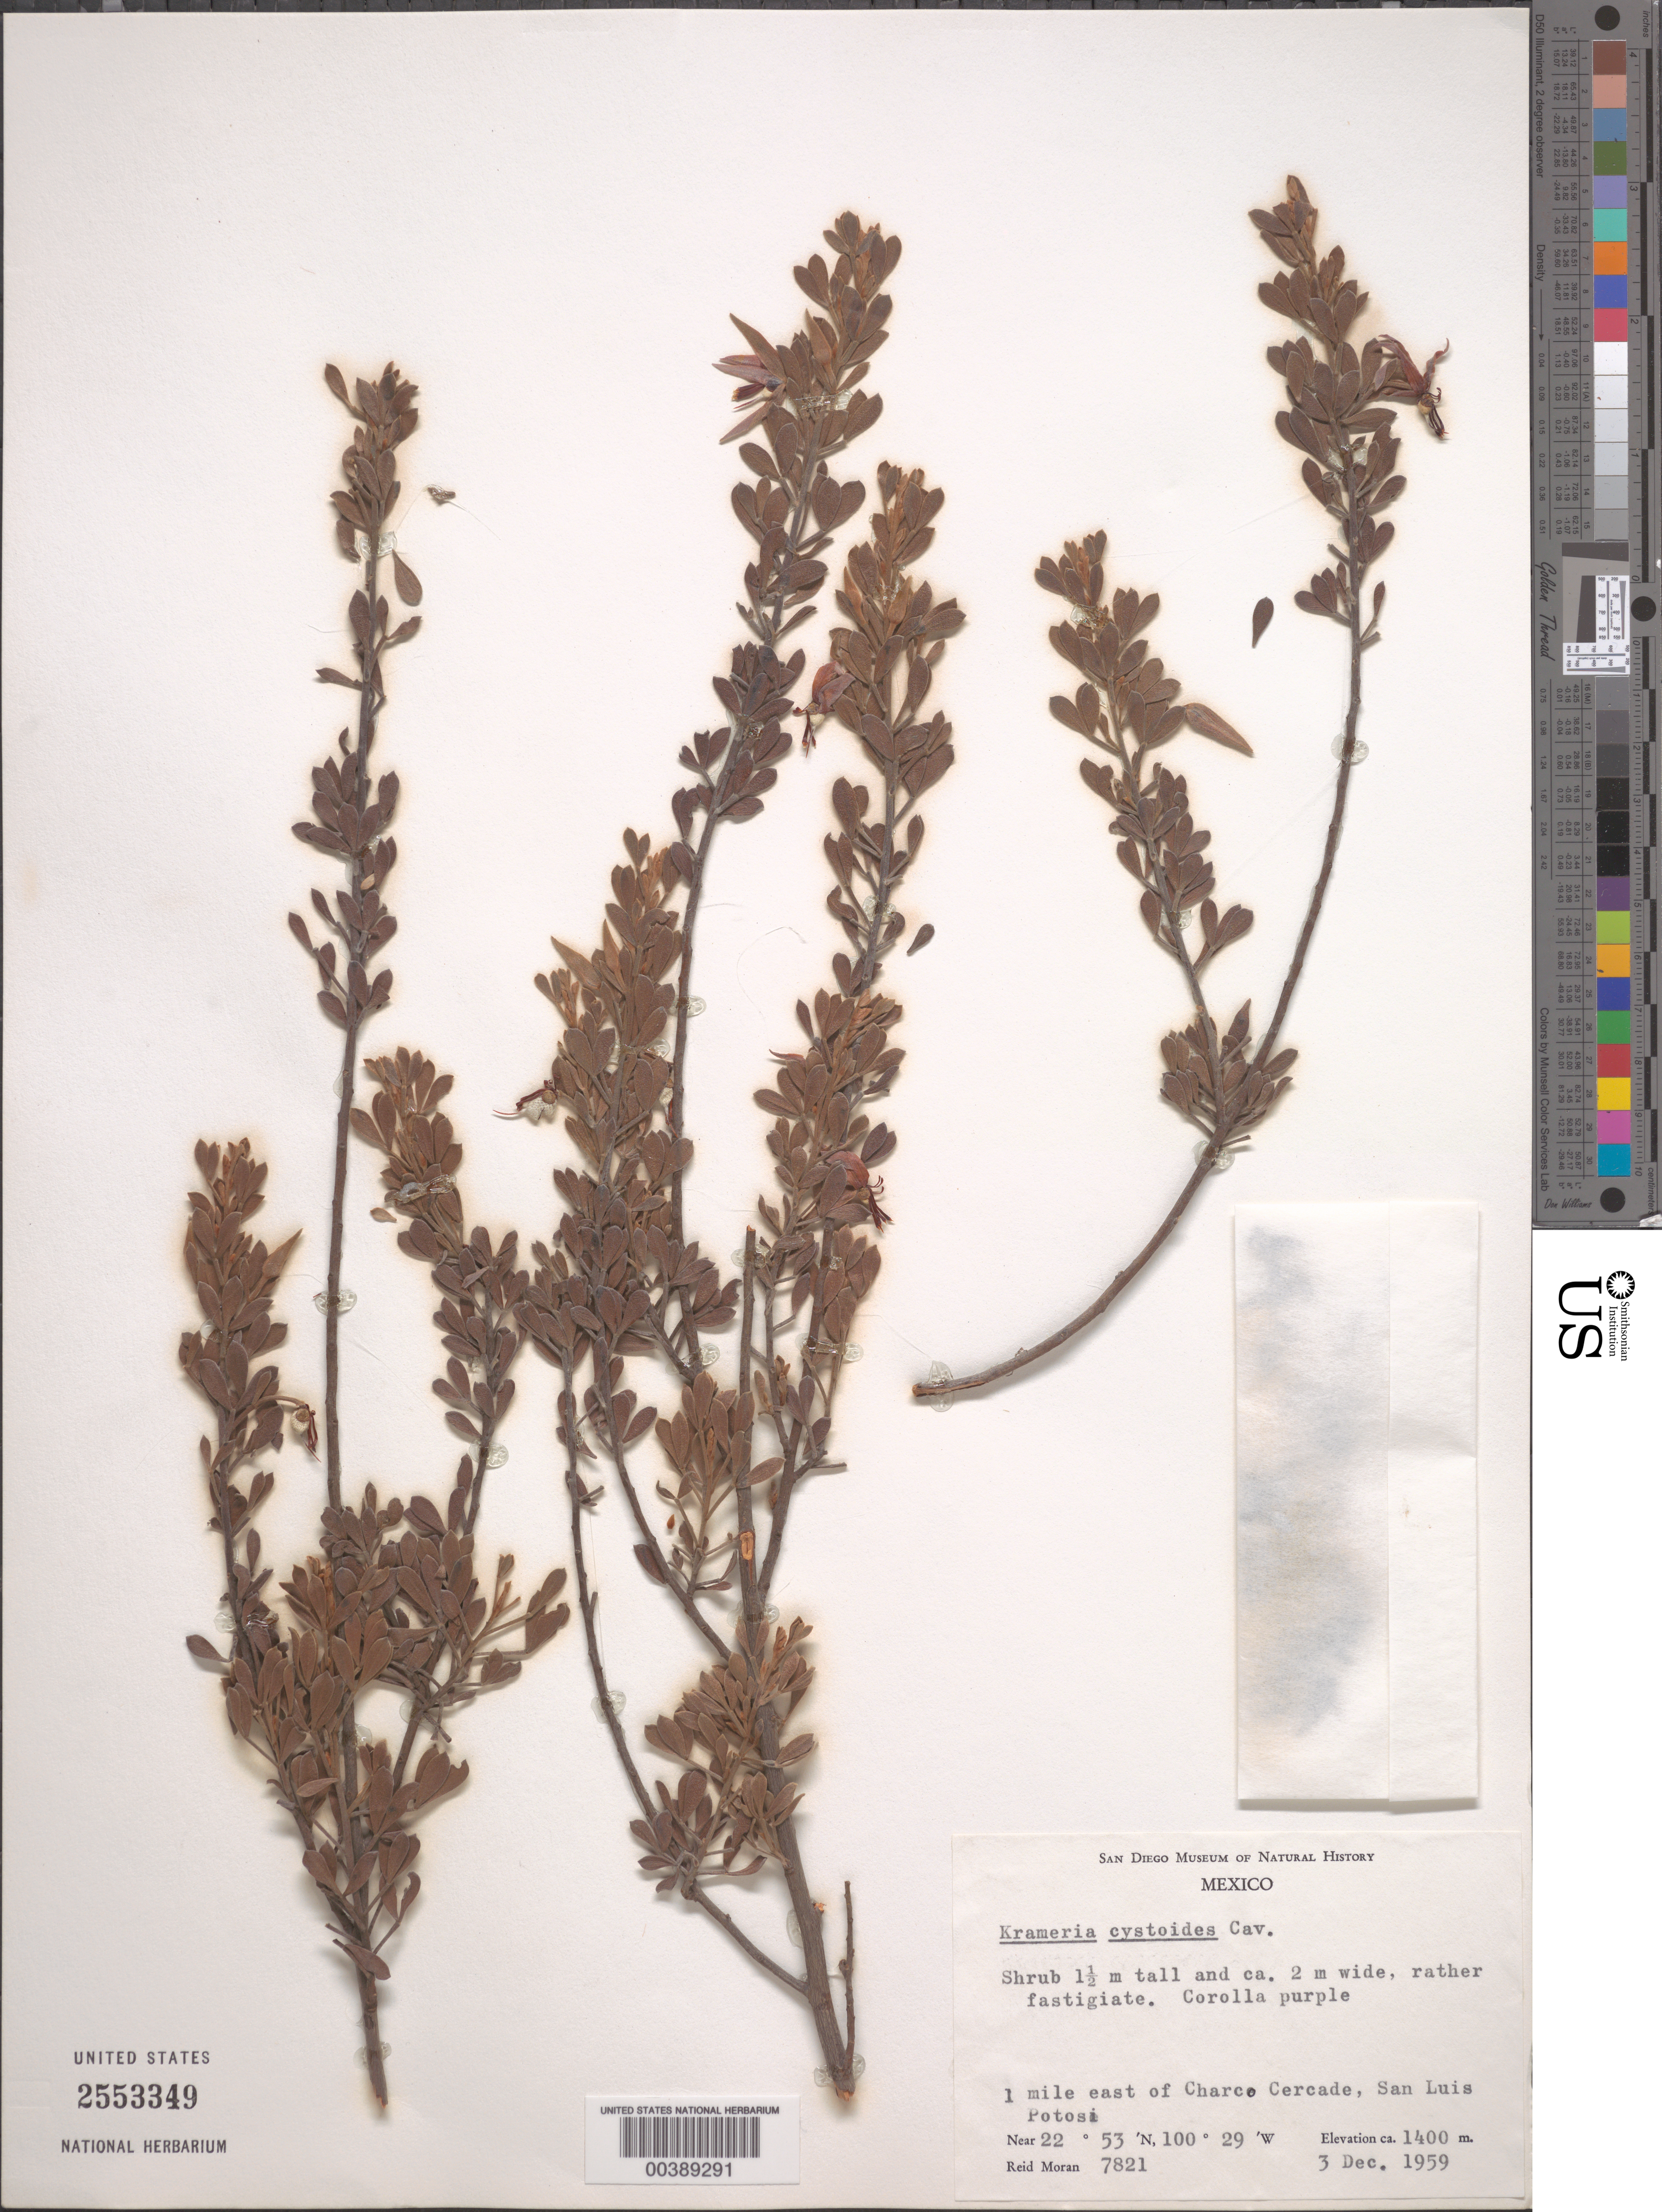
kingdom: Plantae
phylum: Tracheophyta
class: Magnoliopsida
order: Zygophyllales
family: Krameriaceae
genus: Krameria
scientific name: Krameria cytisoides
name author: Cav.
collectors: R. V. Moran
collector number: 7821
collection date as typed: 03 Dec 1959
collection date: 1959-12-03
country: Mexico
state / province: San Luis Potosí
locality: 1 mi E of Charco Cercade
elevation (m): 1400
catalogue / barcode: US 2553349